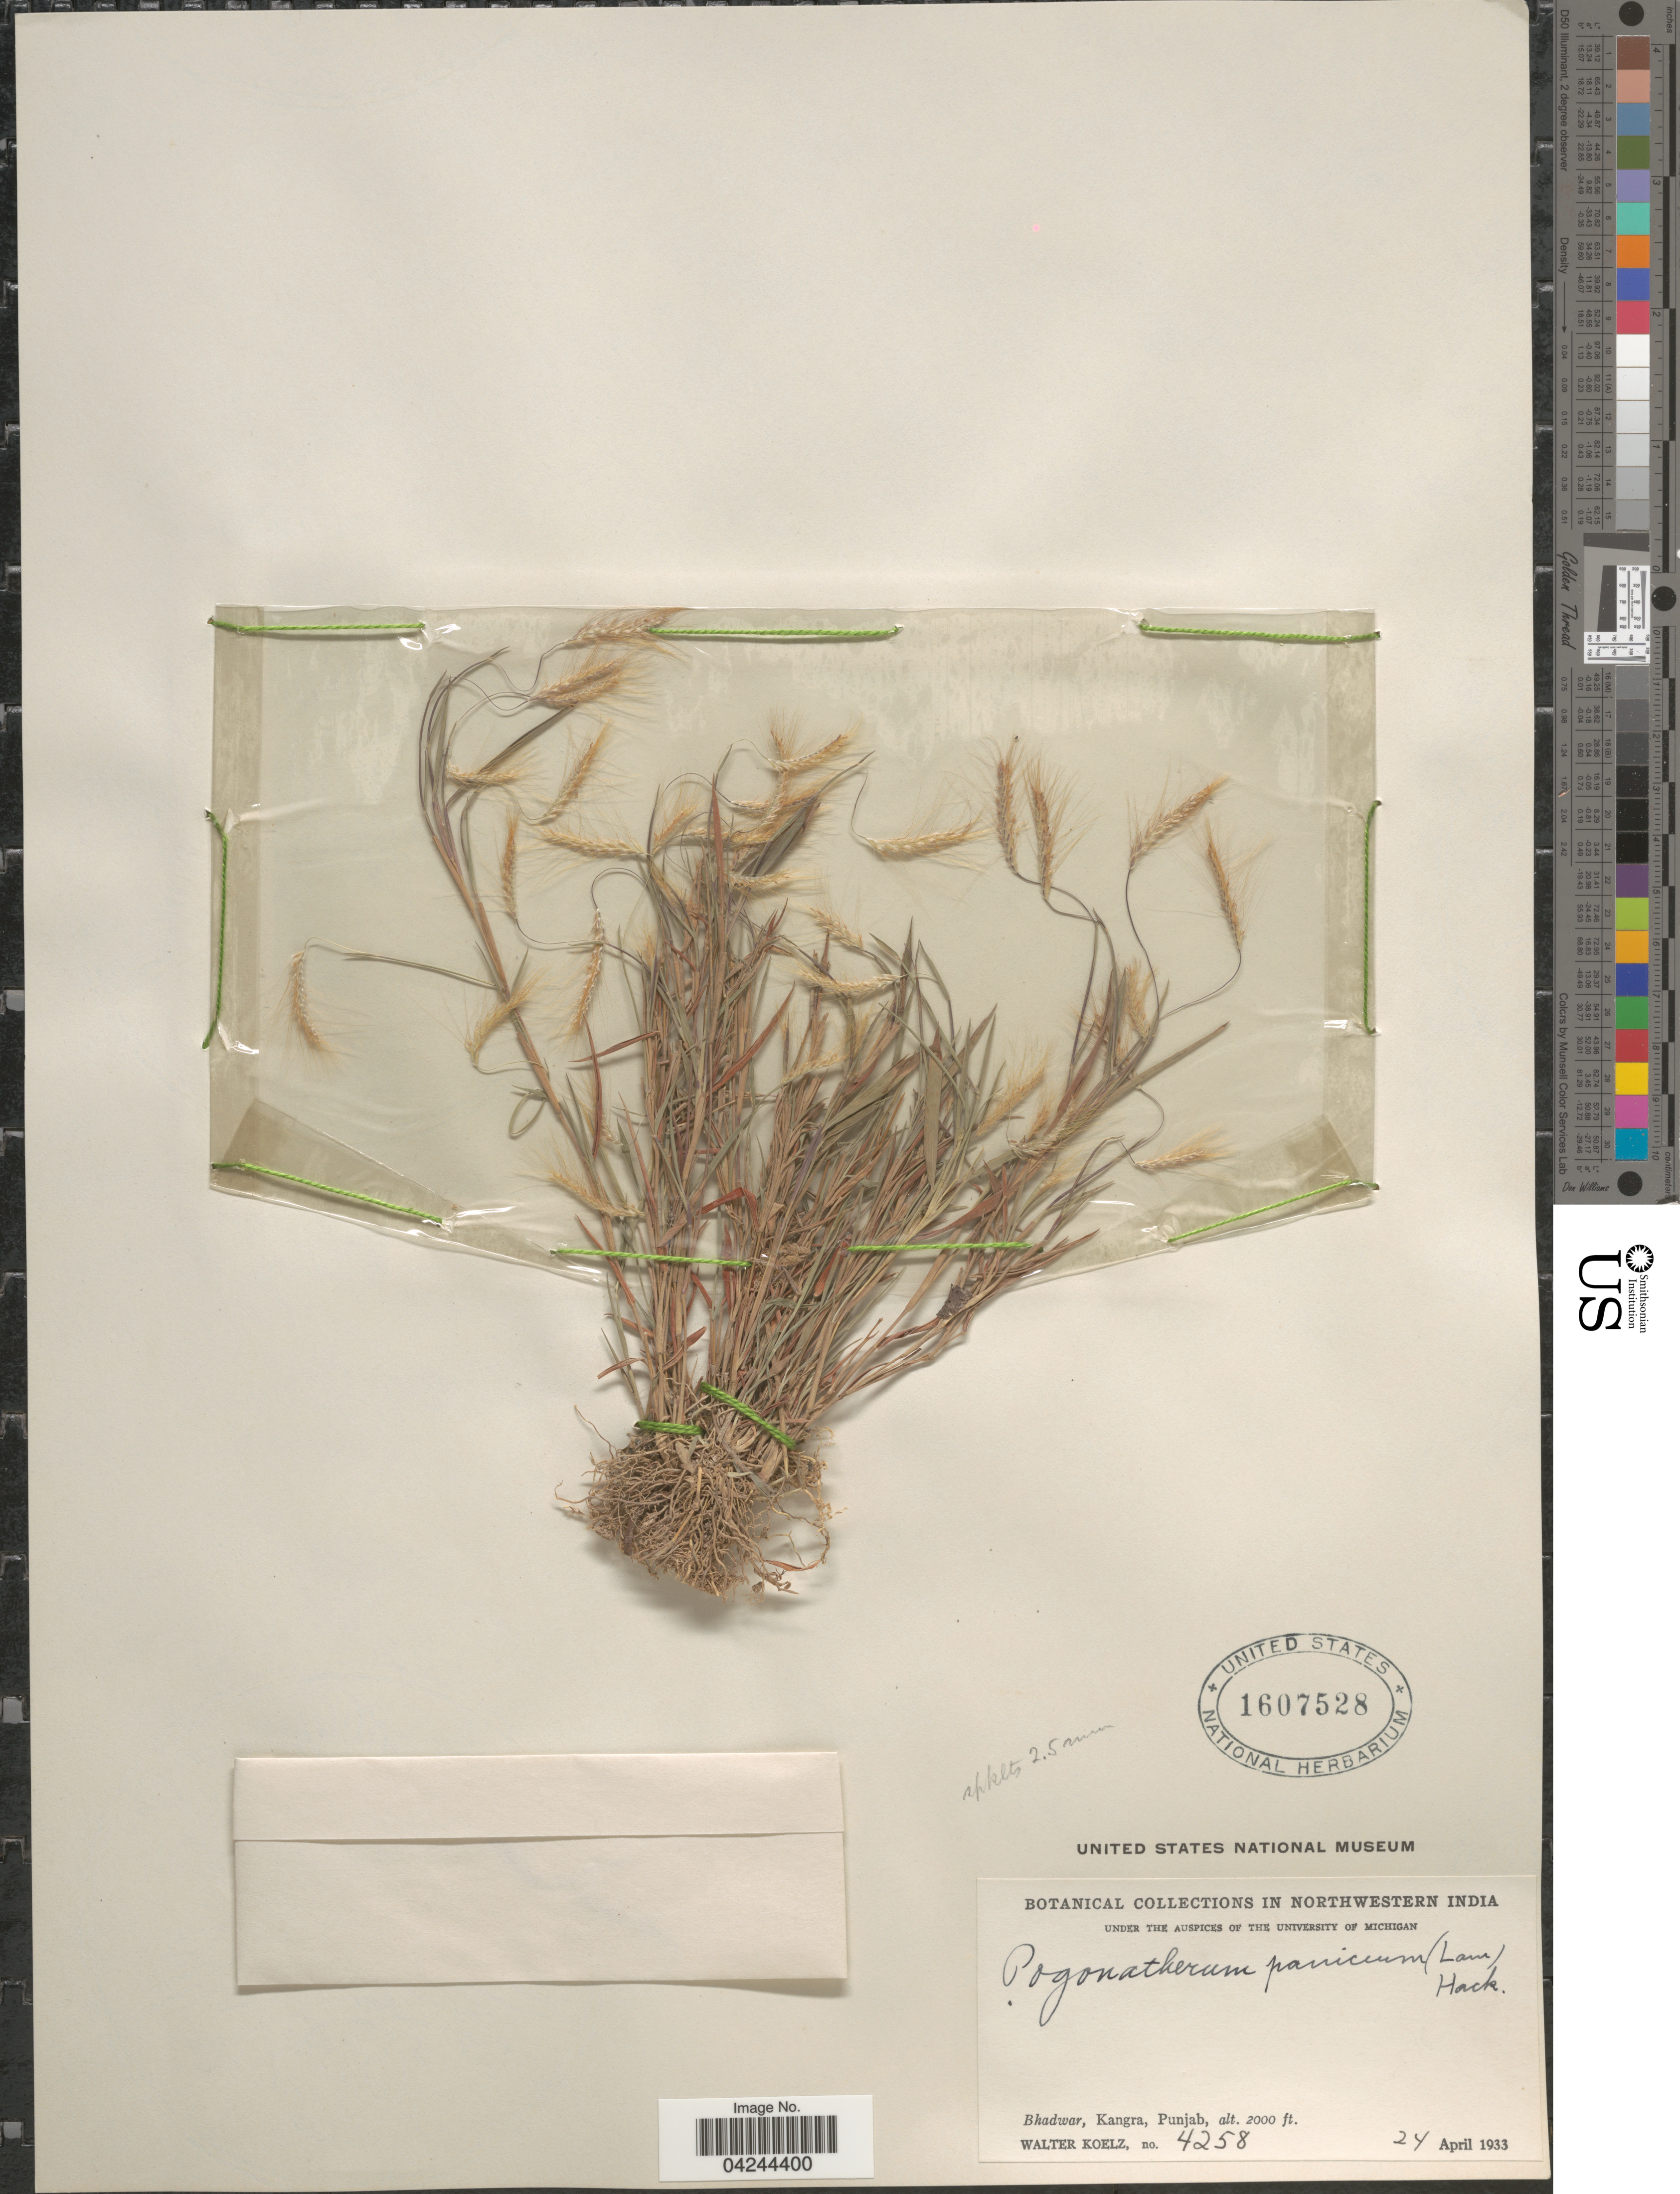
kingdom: Plantae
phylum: Tracheophyta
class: Liliopsida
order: Poales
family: Poaceae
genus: Pogonatherum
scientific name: Pogonatherum crinitum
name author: (Thunb.) Kunth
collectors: W. N. Koelz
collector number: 4258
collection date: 1933-04-24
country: India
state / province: Punjab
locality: Northwestern India. Bhadwar, Kangra.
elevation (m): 610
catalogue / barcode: US 1607528